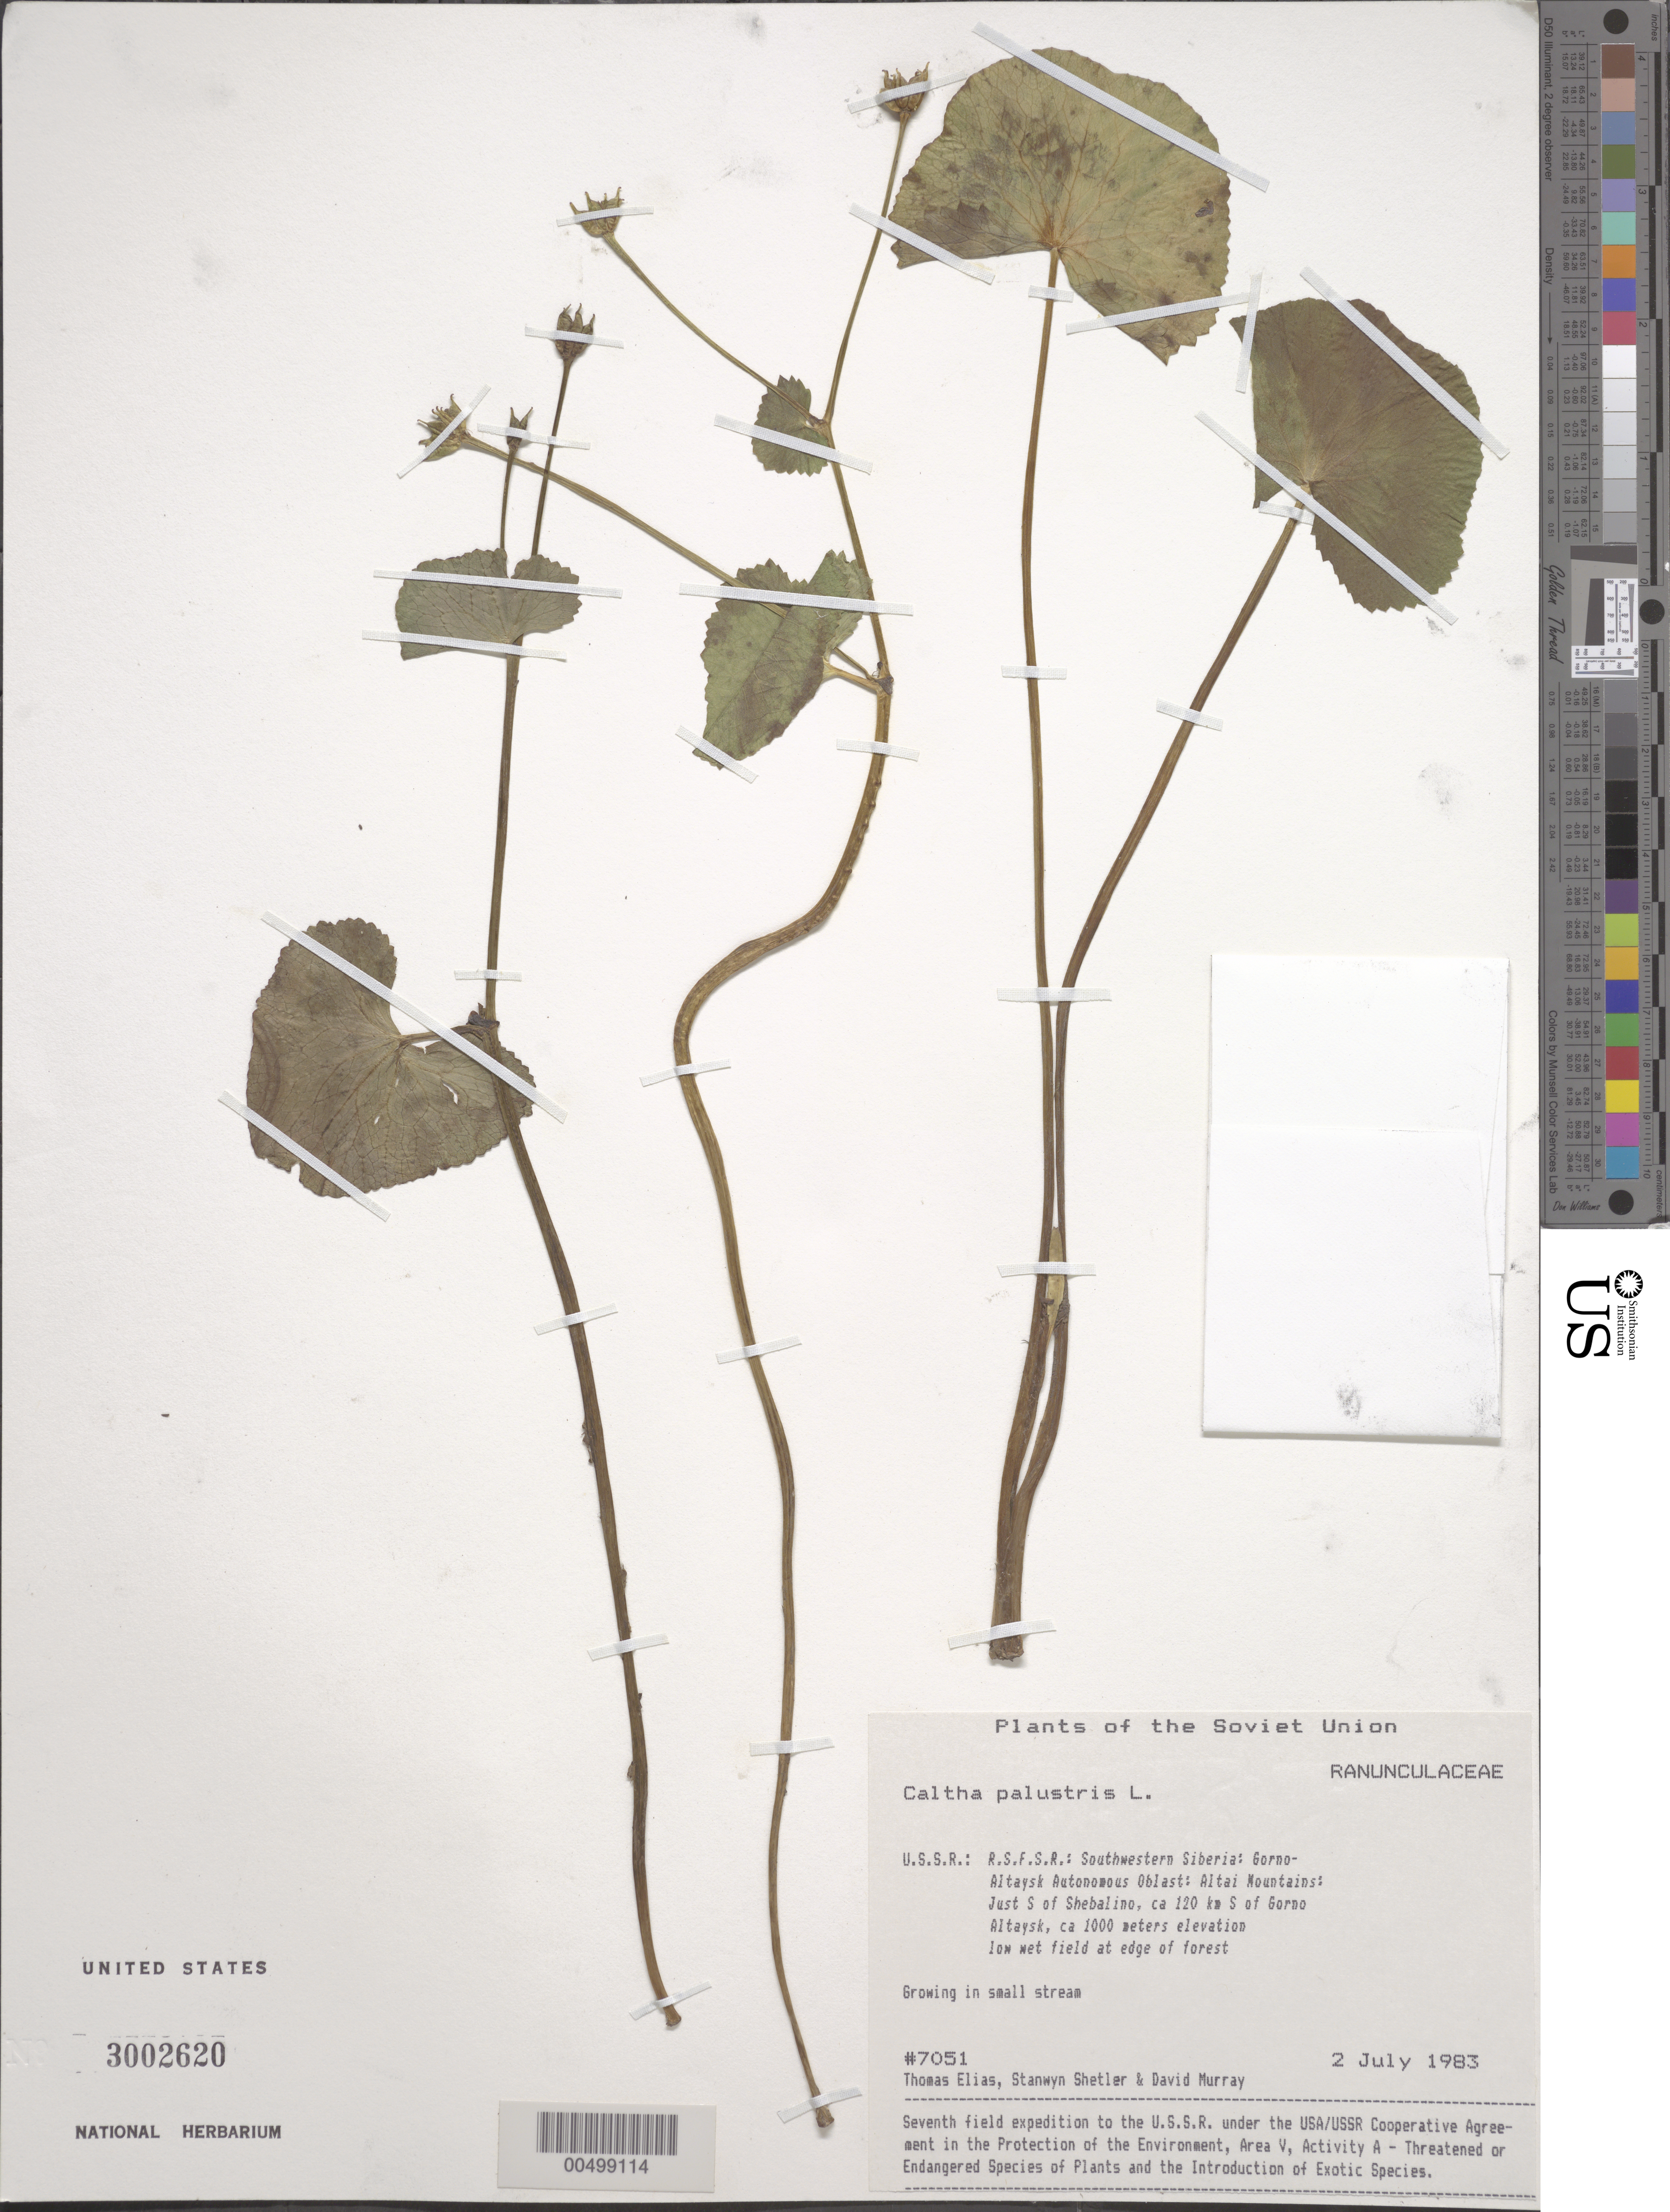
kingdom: Plantae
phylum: Tracheophyta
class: Magnoliopsida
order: Ranunculales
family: Ranunculaceae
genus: Caltha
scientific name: Caltha palustris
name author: L.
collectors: T. Elias, S. Shetler & D. F. Murray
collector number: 7051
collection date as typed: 02 Jul 1983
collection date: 1983-07-02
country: Russian Federation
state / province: Altai Republic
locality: Altai Mountains, just S of Shebalino, ca. 120 km S of Gorno-Altaysk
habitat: low wet field at edge of forest, growing in small stream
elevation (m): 1000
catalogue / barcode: US 3002620